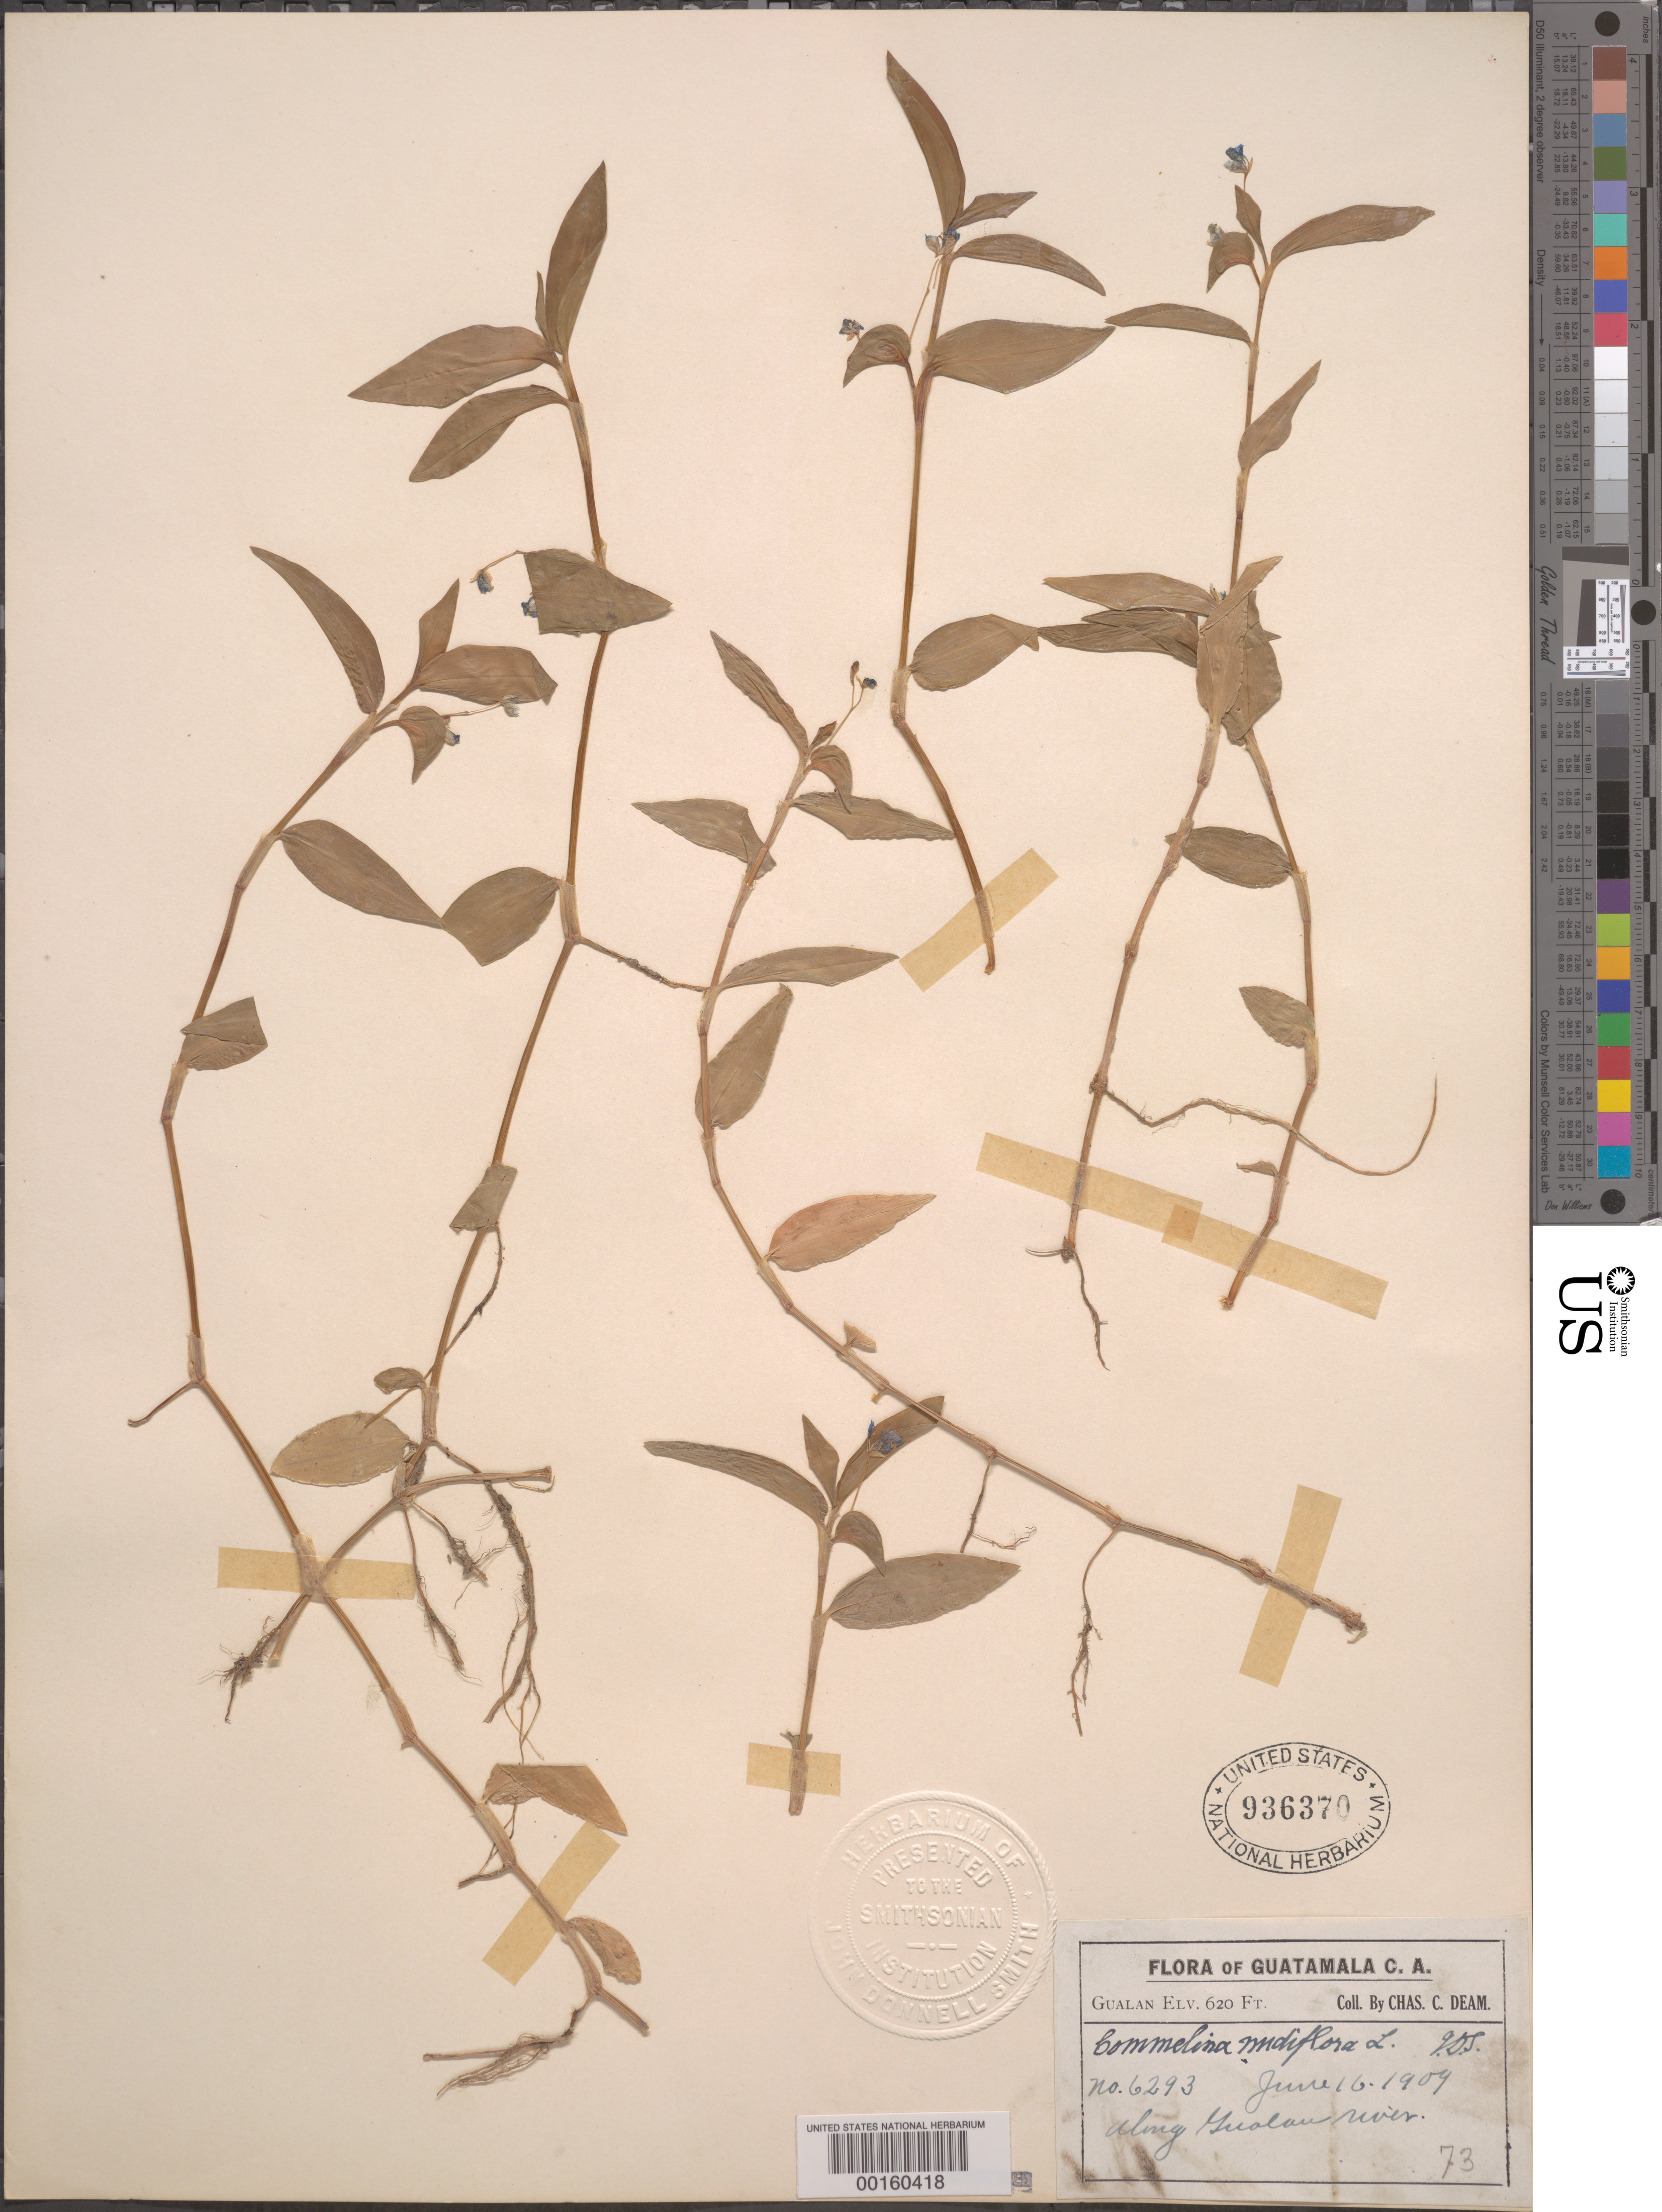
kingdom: Plantae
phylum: Tracheophyta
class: Liliopsida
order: Commelinales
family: Commelinaceae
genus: Commelina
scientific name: Commelina diffusa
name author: Burm. f.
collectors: C. C. Deam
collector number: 6293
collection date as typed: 16 Jun 1909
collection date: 1909-06-16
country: Guatemala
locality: Gualan river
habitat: Along river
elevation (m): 189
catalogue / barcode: US 936370